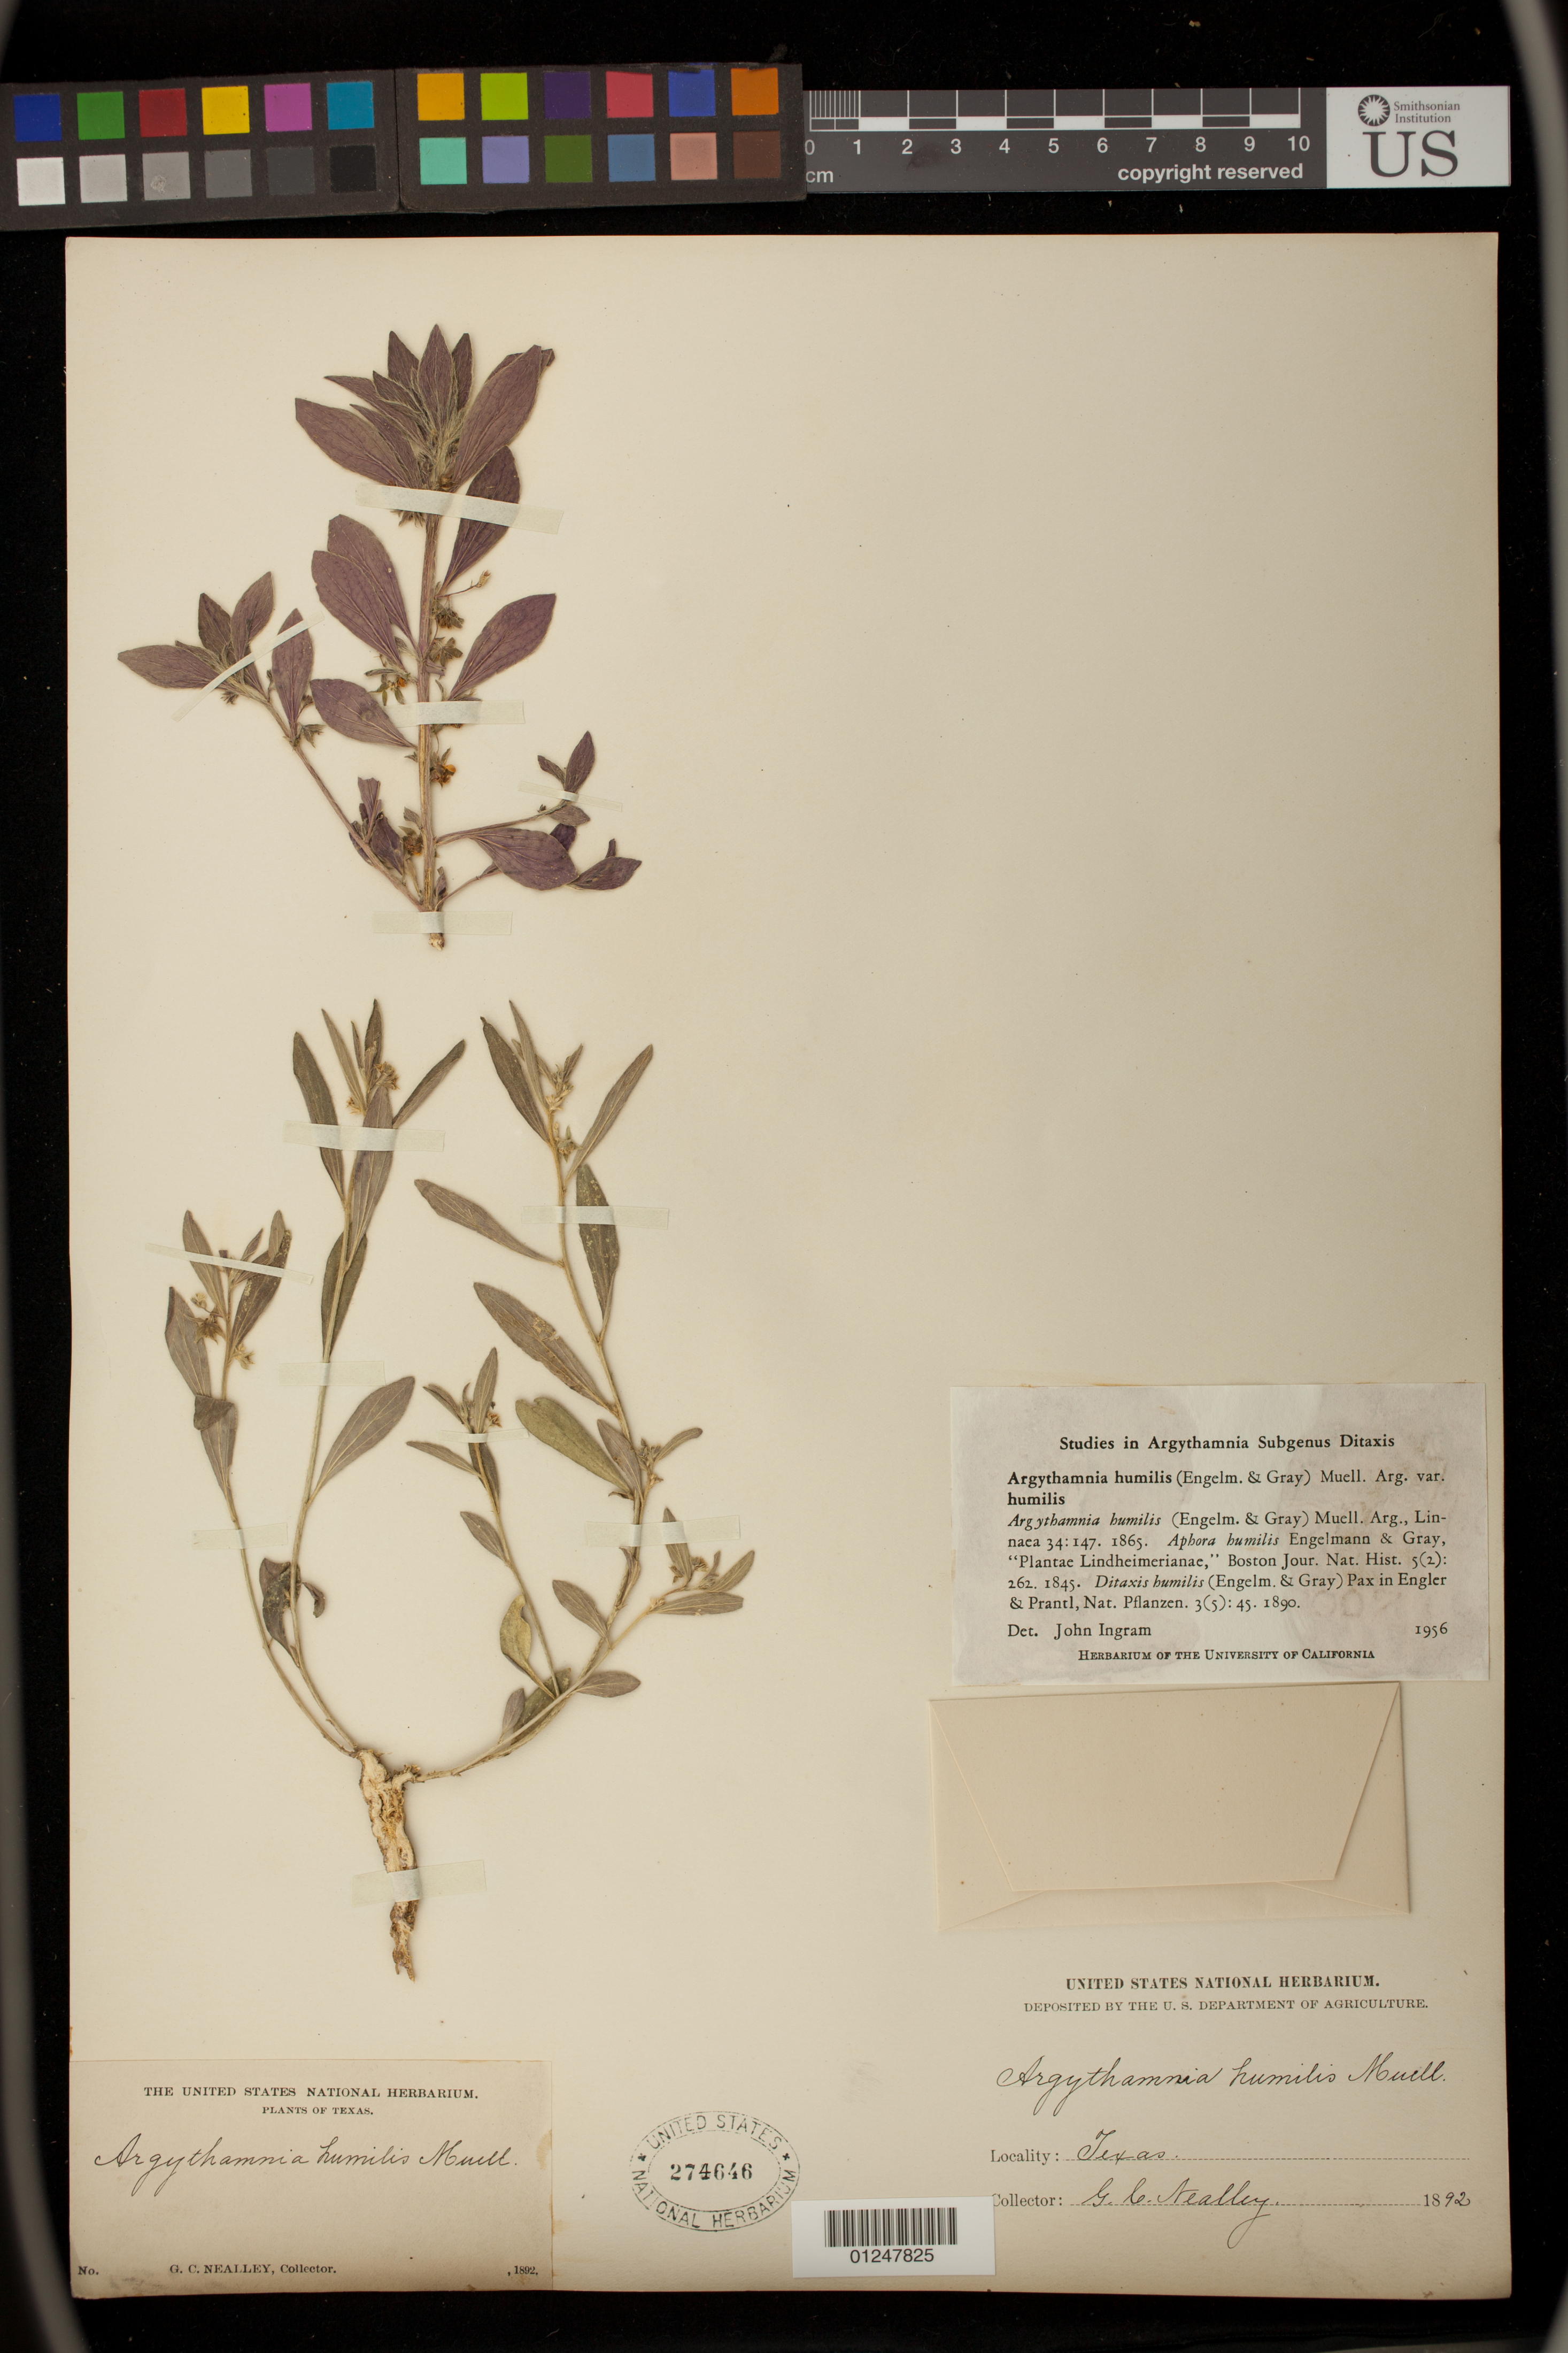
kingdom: Plantae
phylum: Tracheophyta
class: Magnoliopsida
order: Malpighiales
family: Euphorbiaceae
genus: Argythamnia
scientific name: Argythamnia humilis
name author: (Engelm. & A. Gray) Müll. Arg.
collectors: G. C. Nealley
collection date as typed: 1892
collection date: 1892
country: United States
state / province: Texas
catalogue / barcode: US 274646